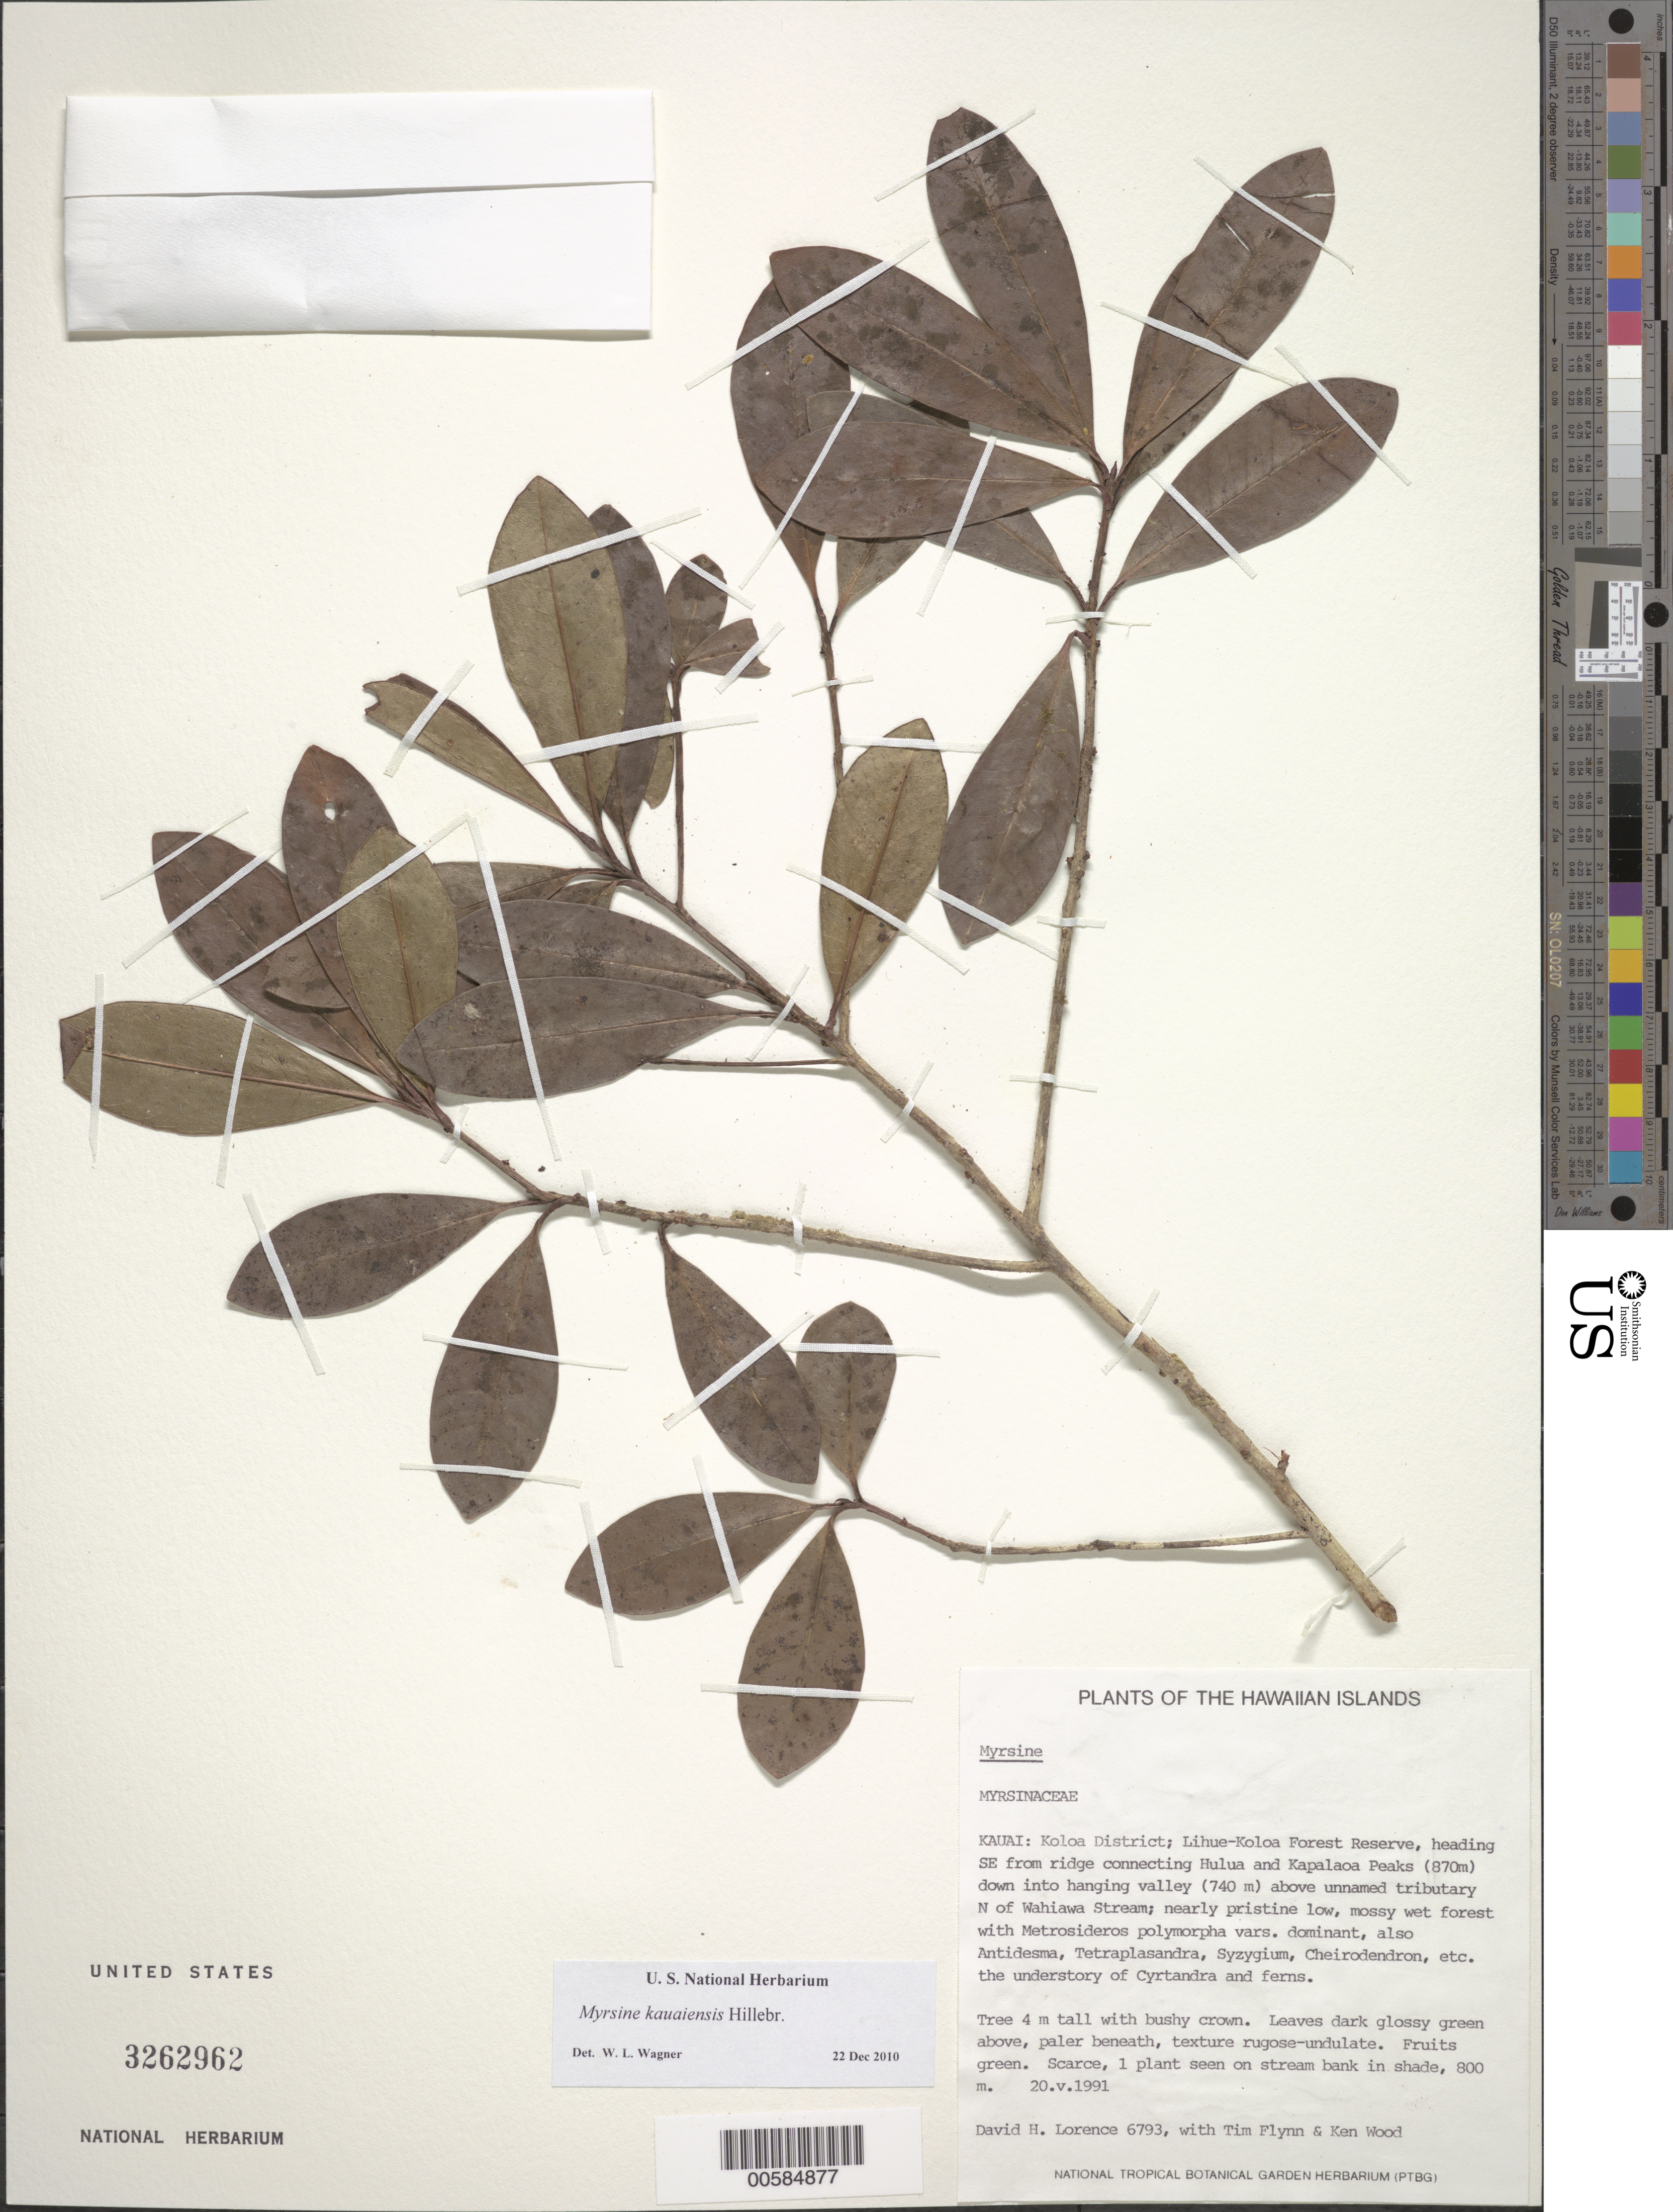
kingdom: Plantae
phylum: Tracheophyta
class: Magnoliopsida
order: Ericales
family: Primulaceae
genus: Myrsine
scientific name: Myrsine kauaiensis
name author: Hillebr.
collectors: D. Lorence, T. W. Flynn & K. Wood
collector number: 6793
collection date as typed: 20 May 1991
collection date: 1991-05-20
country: United States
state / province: Hawaii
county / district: Kauai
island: Kaua'i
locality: Koloa Dist; Lihue-Koloa For Res, heading SE from ridge connecting Hulua and Kapalaoa Peaks down into hanging valley above...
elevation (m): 870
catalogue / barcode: US 3262962